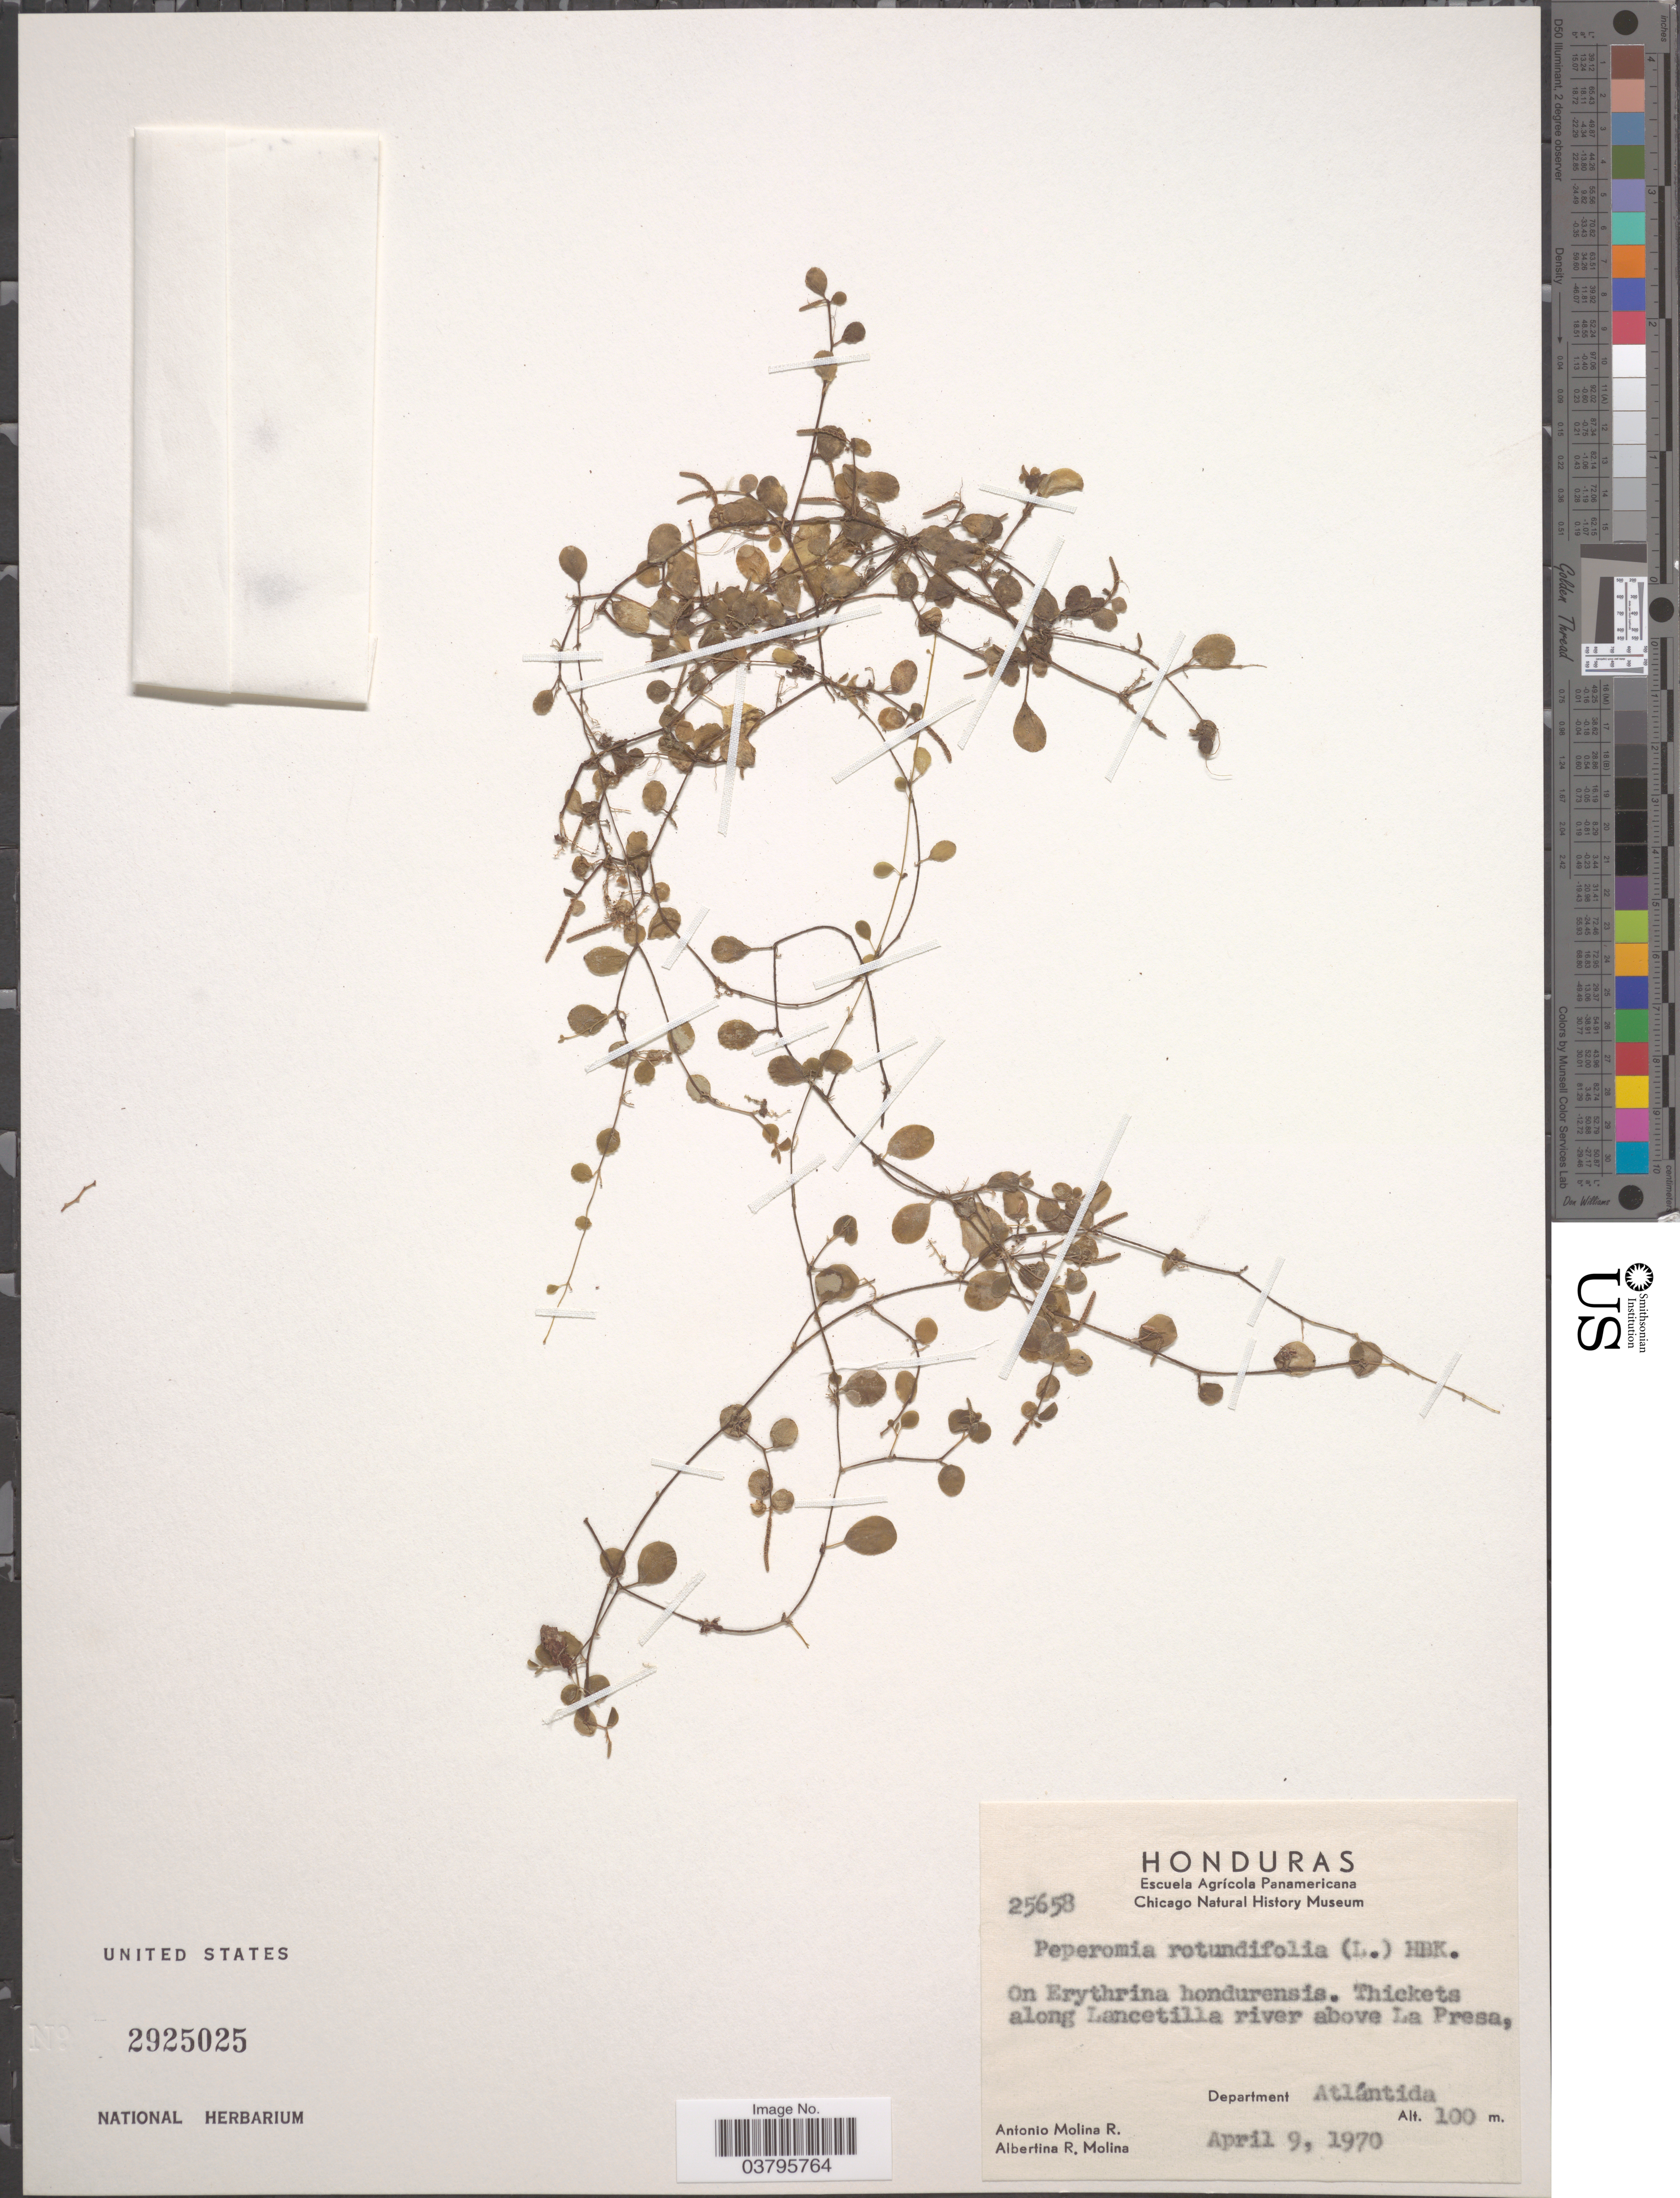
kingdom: Plantae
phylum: Tracheophyta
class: Magnoliopsida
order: Piperales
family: Piperaceae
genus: Peperomia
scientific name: Peperomia rotundifolia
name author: (L.) Kunth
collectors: A. Molina R. & A. R. Molina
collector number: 25658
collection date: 1970-04-09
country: Honduras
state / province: Atlantida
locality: Along Lancetilla river above La Presa, Department Atlántida.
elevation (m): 100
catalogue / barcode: US 2925025